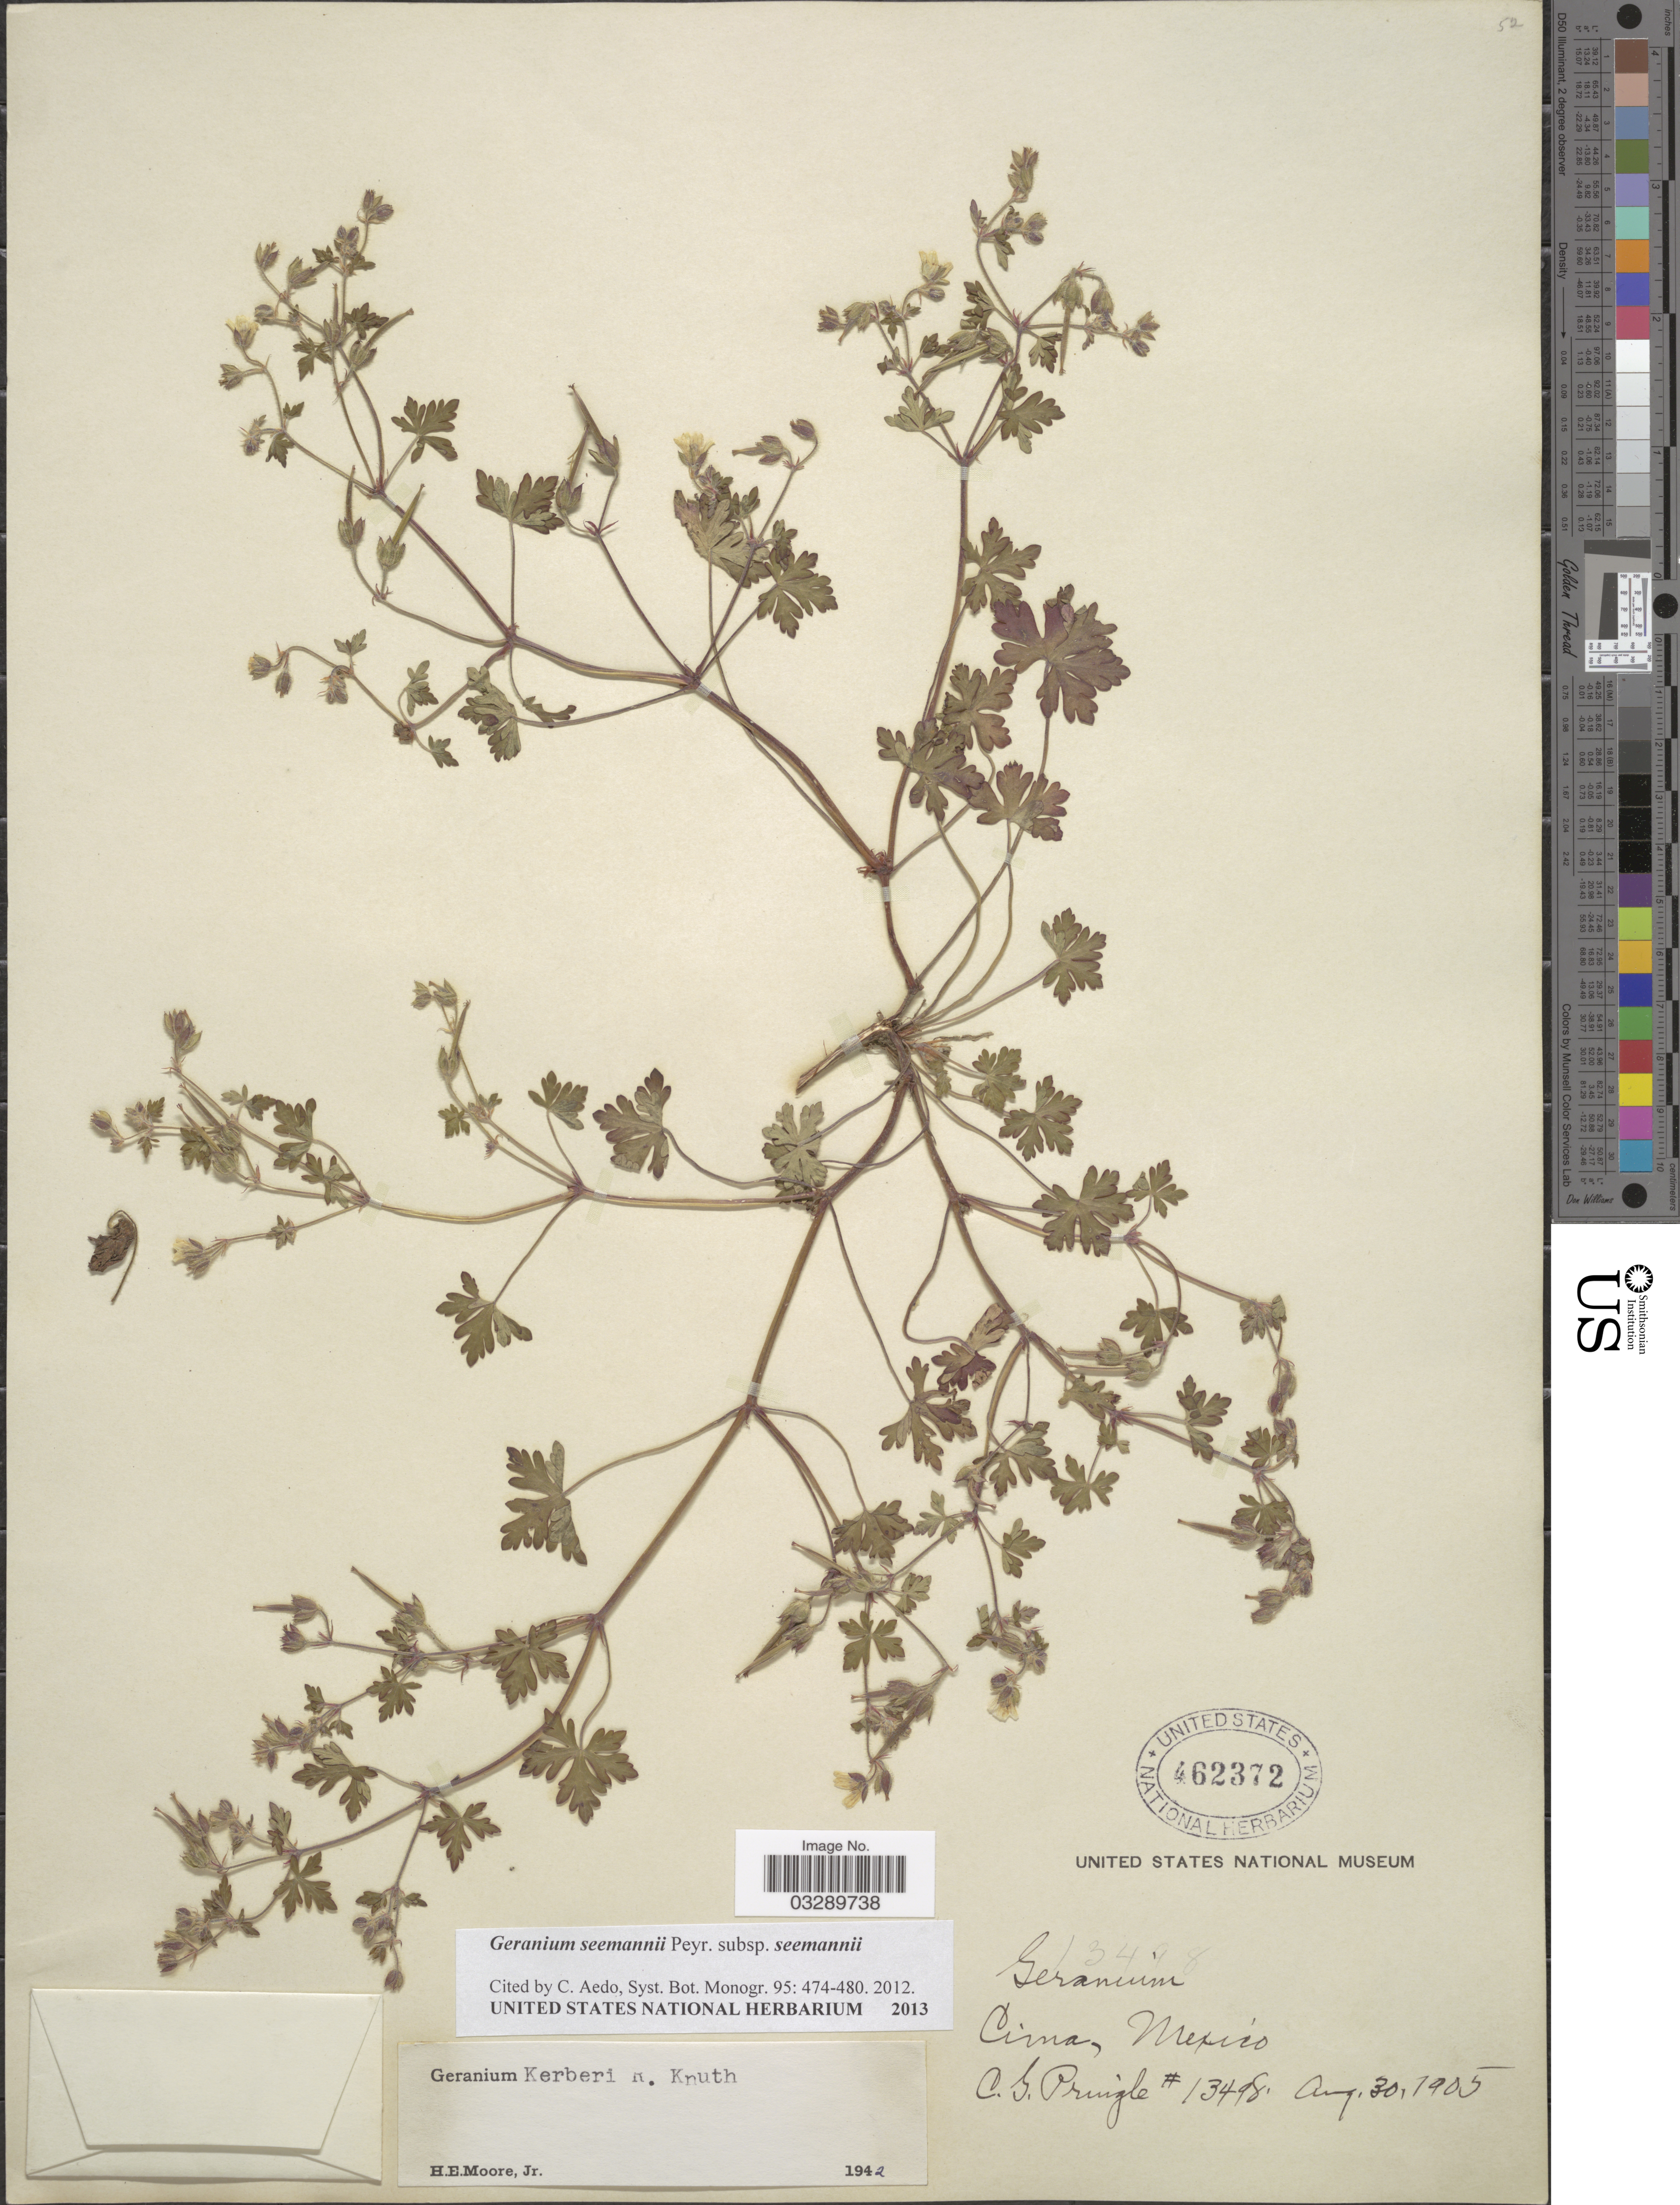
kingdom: Plantae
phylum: Tracheophyta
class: Magnoliopsida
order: Geraniales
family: Geraniaceae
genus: Geranium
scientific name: Geranium seemannii subsp. seemannii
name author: Peyr.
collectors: C. G. Pringle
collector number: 13498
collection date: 1905-08-30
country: Mexico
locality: Cima.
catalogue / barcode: US 462372